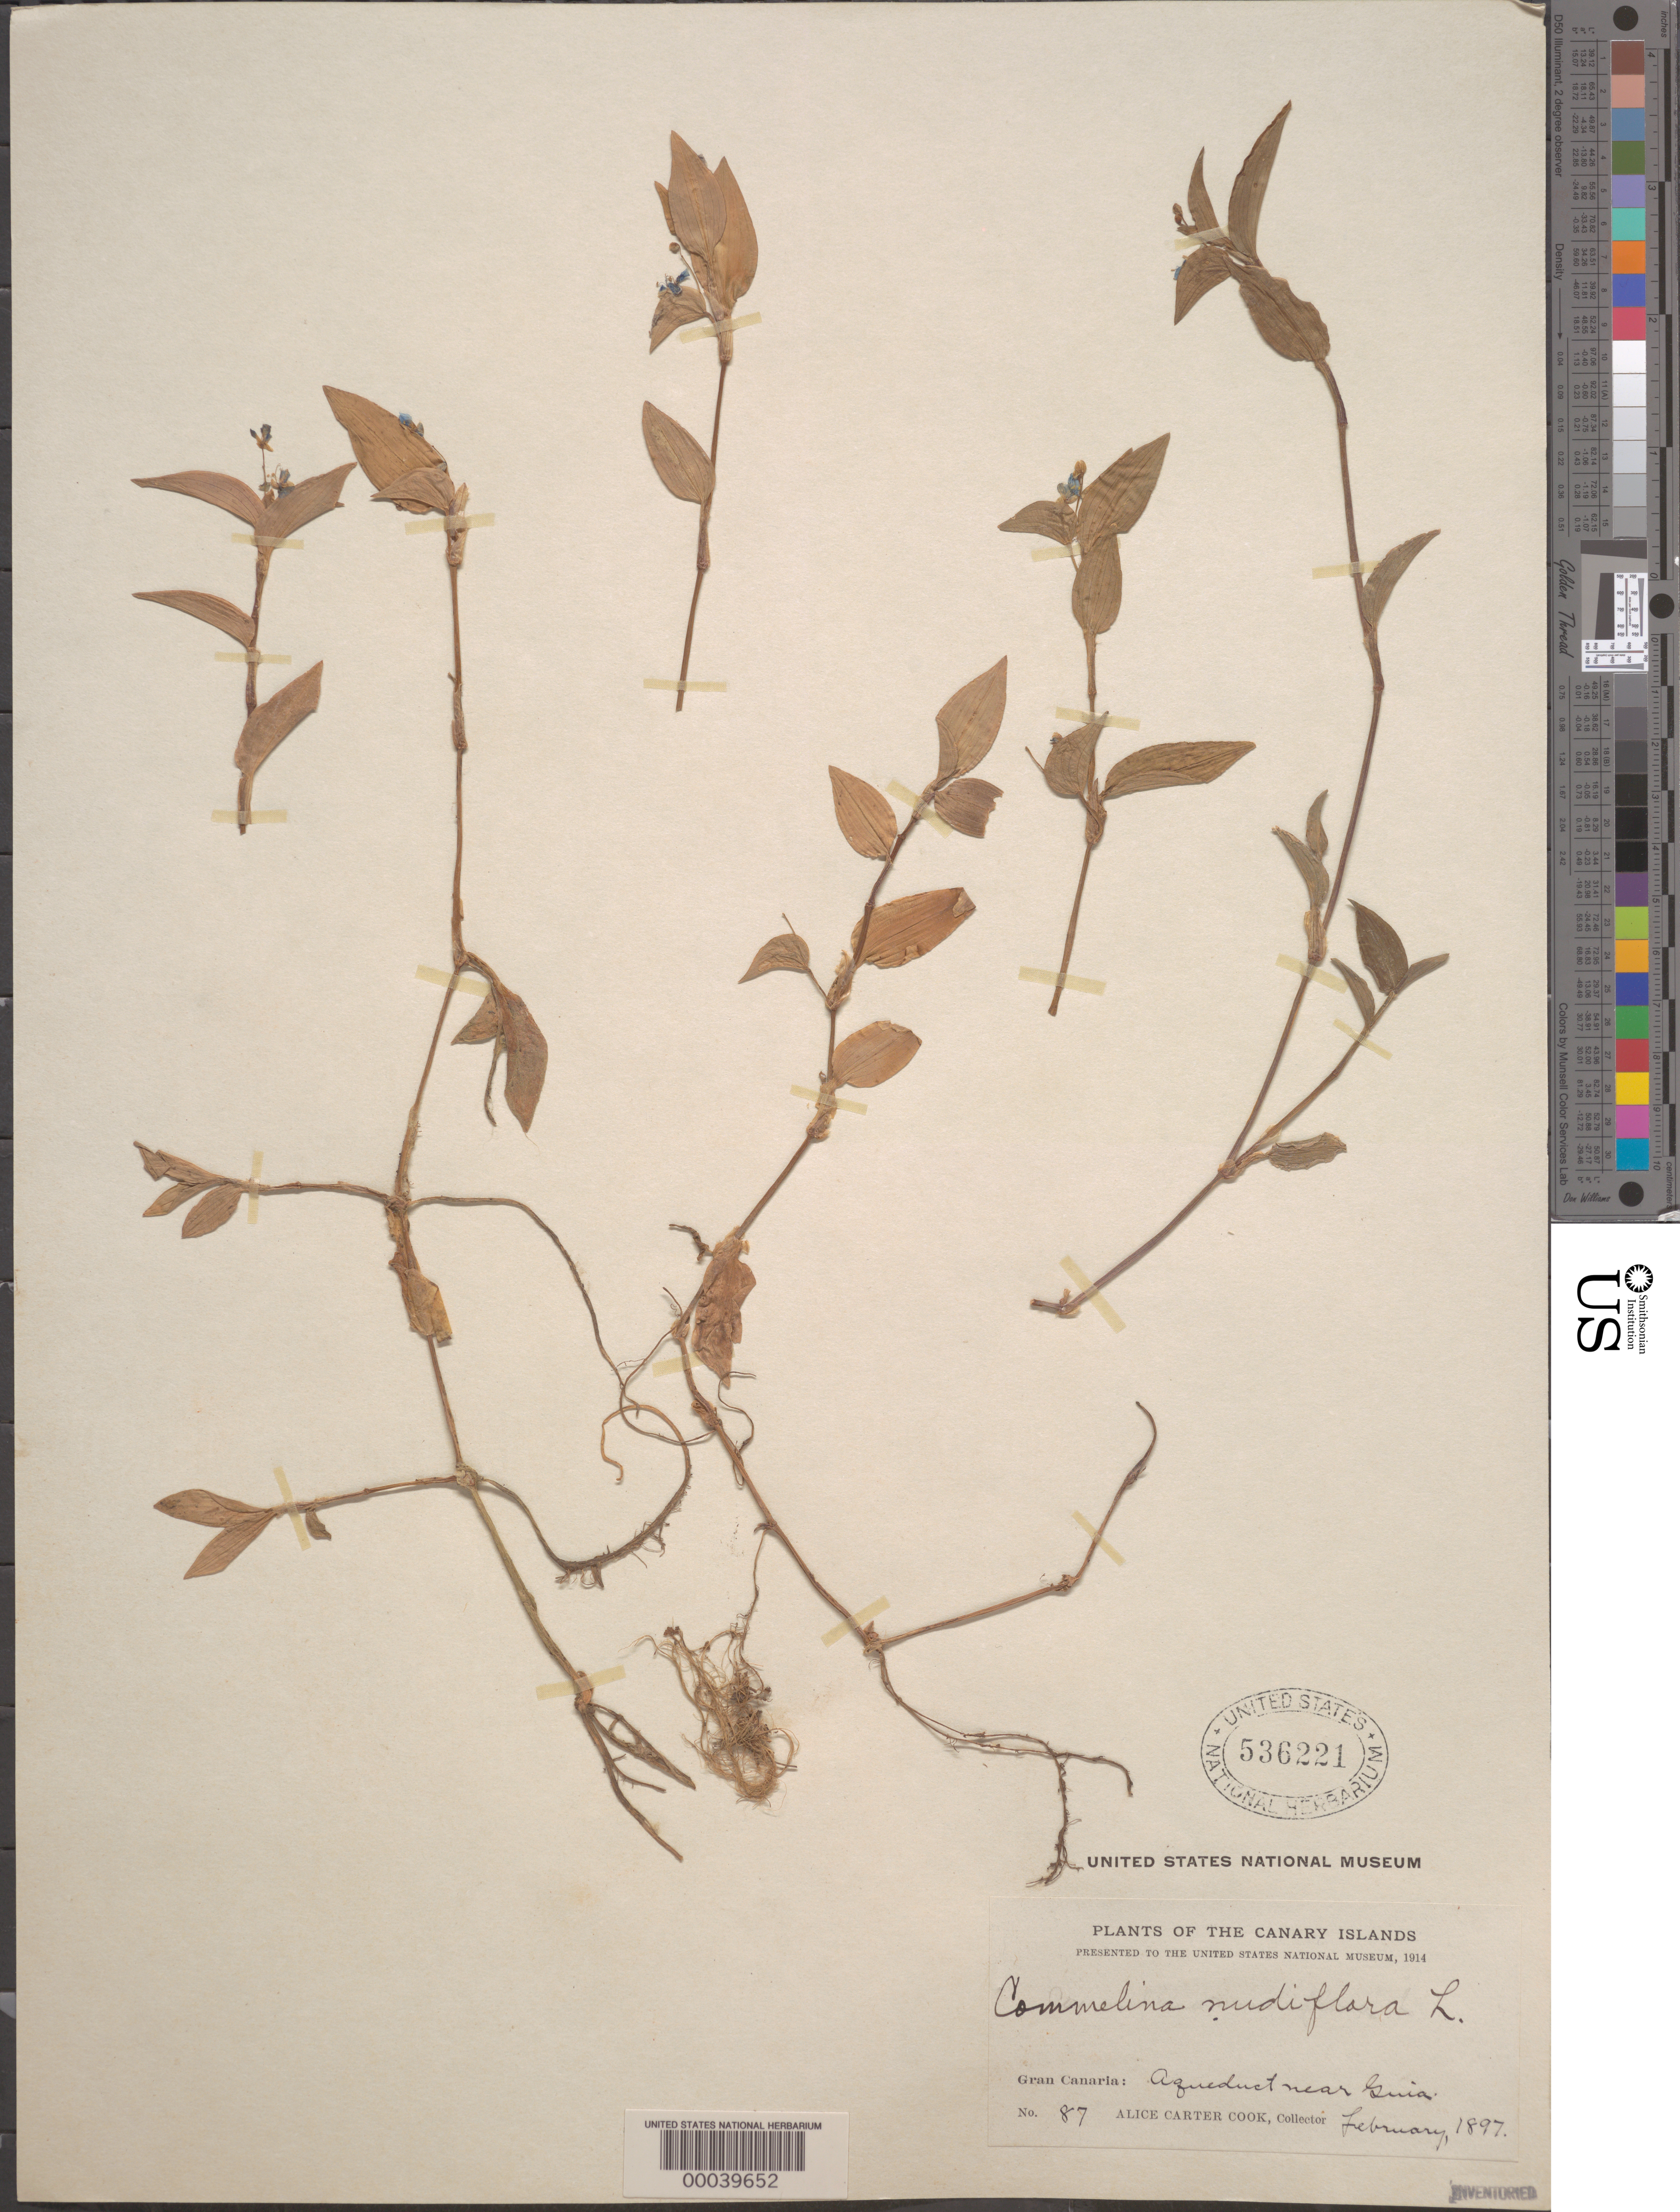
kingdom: Plantae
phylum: Tracheophyta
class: Liliopsida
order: Commelinales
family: Commelinaceae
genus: Commelina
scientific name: Commelina diffusa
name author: Burm. f.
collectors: Alice C. Cook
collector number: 87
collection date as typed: Feb 1897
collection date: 1897-02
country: Spain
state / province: Canarias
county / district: Las Palmas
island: Grand Canary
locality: Grand Canary, near Guia. [Las Palmas Province]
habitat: Aqueduct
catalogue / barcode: US 536221